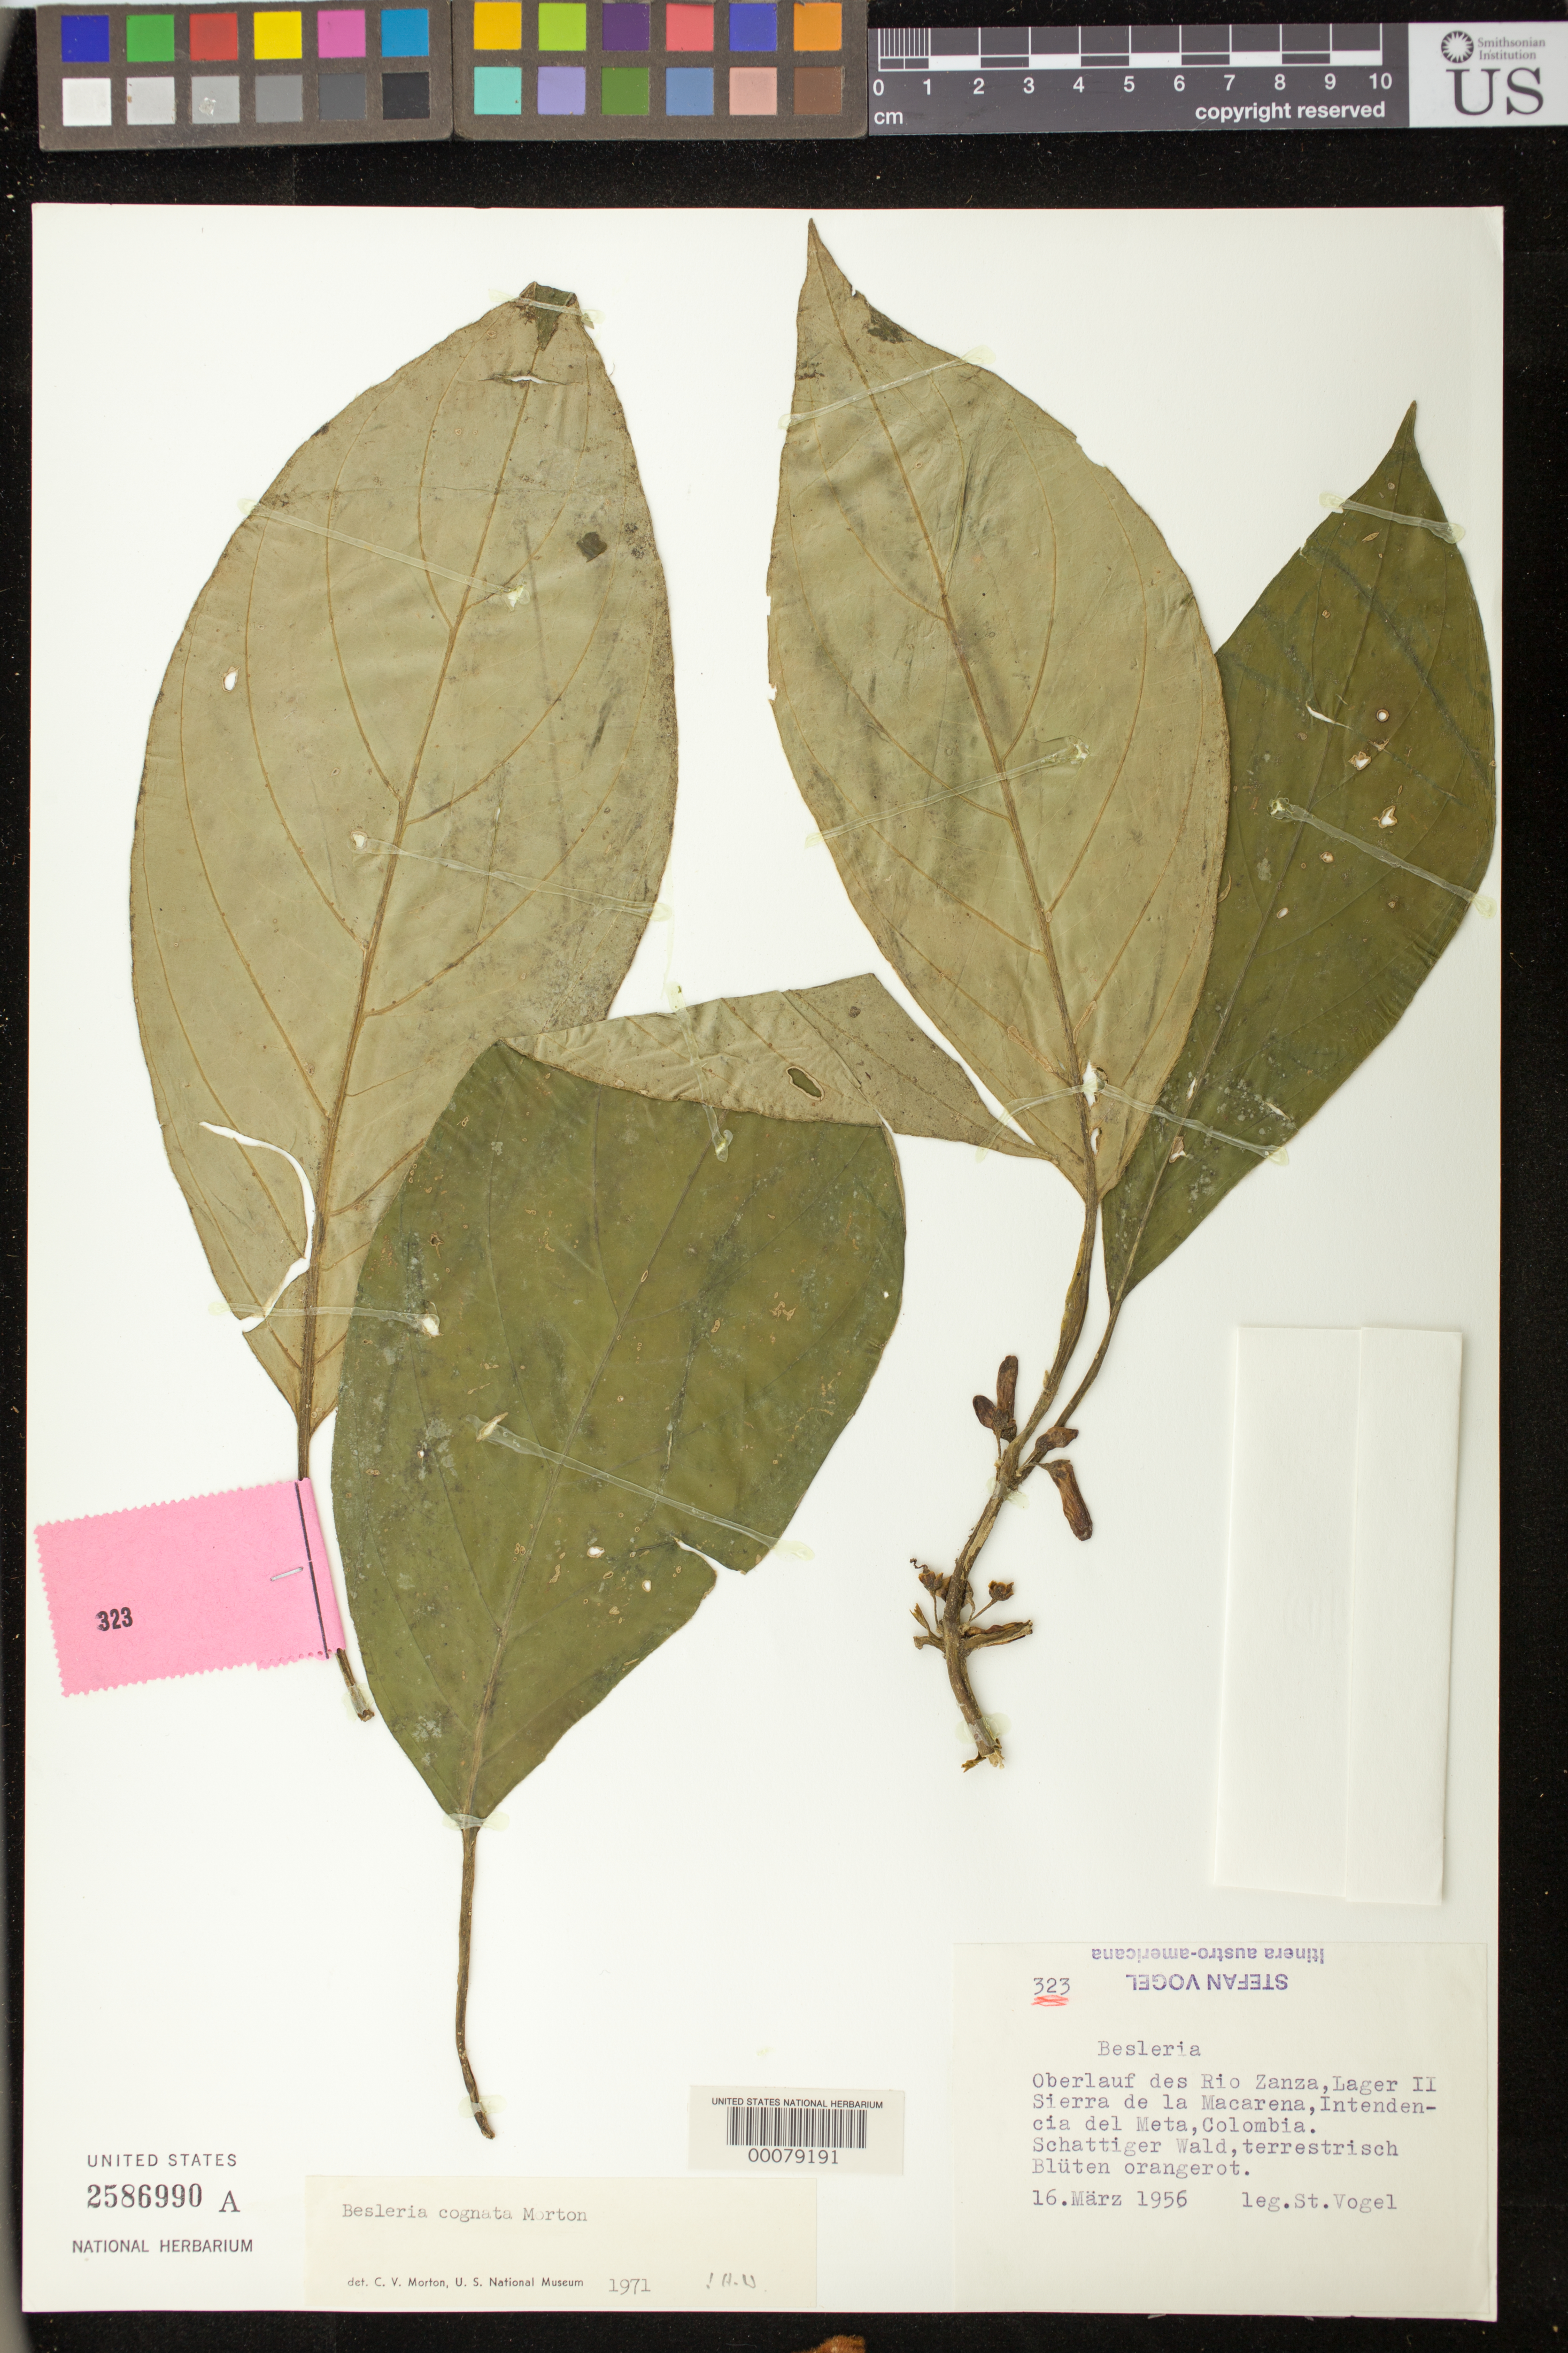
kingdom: Plantae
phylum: Tracheophyta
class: Magnoliopsida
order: Lamiales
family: Gesneriaceae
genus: Besleria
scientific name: Besleria cognata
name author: C.V. Morton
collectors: S. Vogel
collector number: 323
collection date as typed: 16 Mar 1956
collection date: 1956-03-16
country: Colombia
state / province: Meta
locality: Overlooking Rio Zanza, Lager II, Sierra de la Macarena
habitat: Schattiger woods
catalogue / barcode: US 2586990A